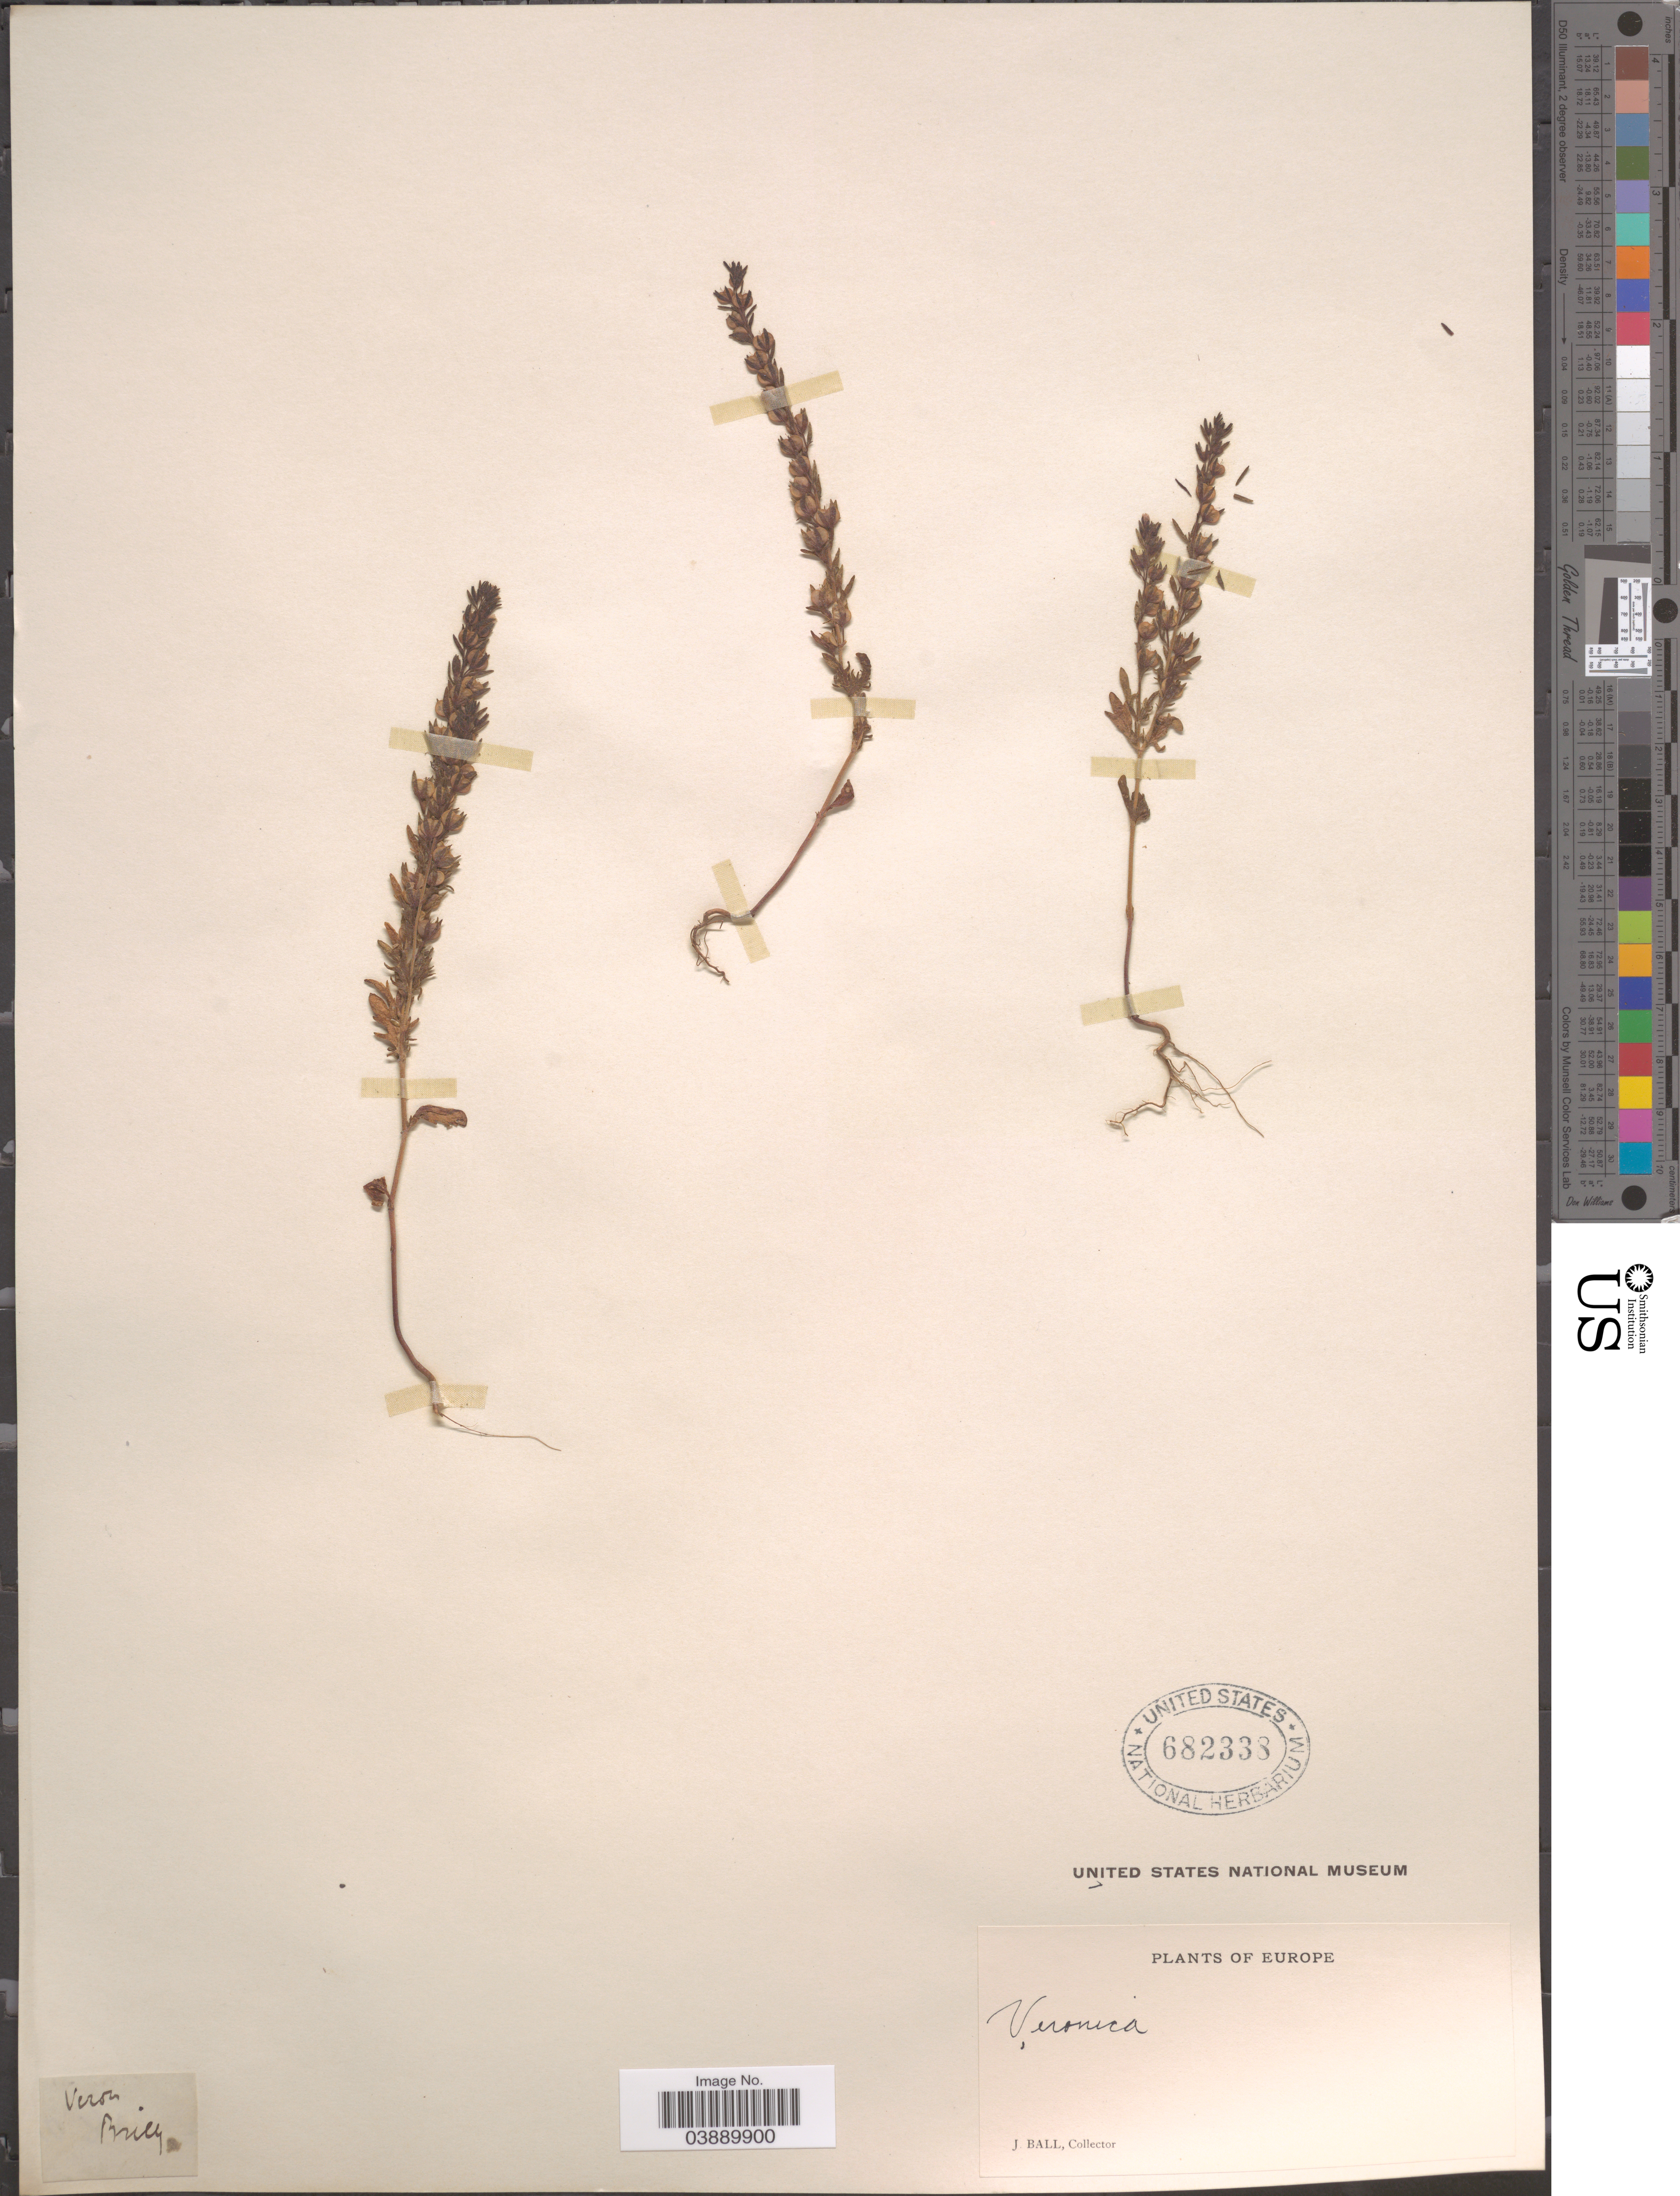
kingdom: Plantae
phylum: Tracheophyta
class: Magnoliopsida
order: Lamiales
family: Plantaginaceae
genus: Veronica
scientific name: Veronica verna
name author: L.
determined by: Albach, Dirk C.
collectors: J. Ball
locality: Europe.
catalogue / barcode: US 682338